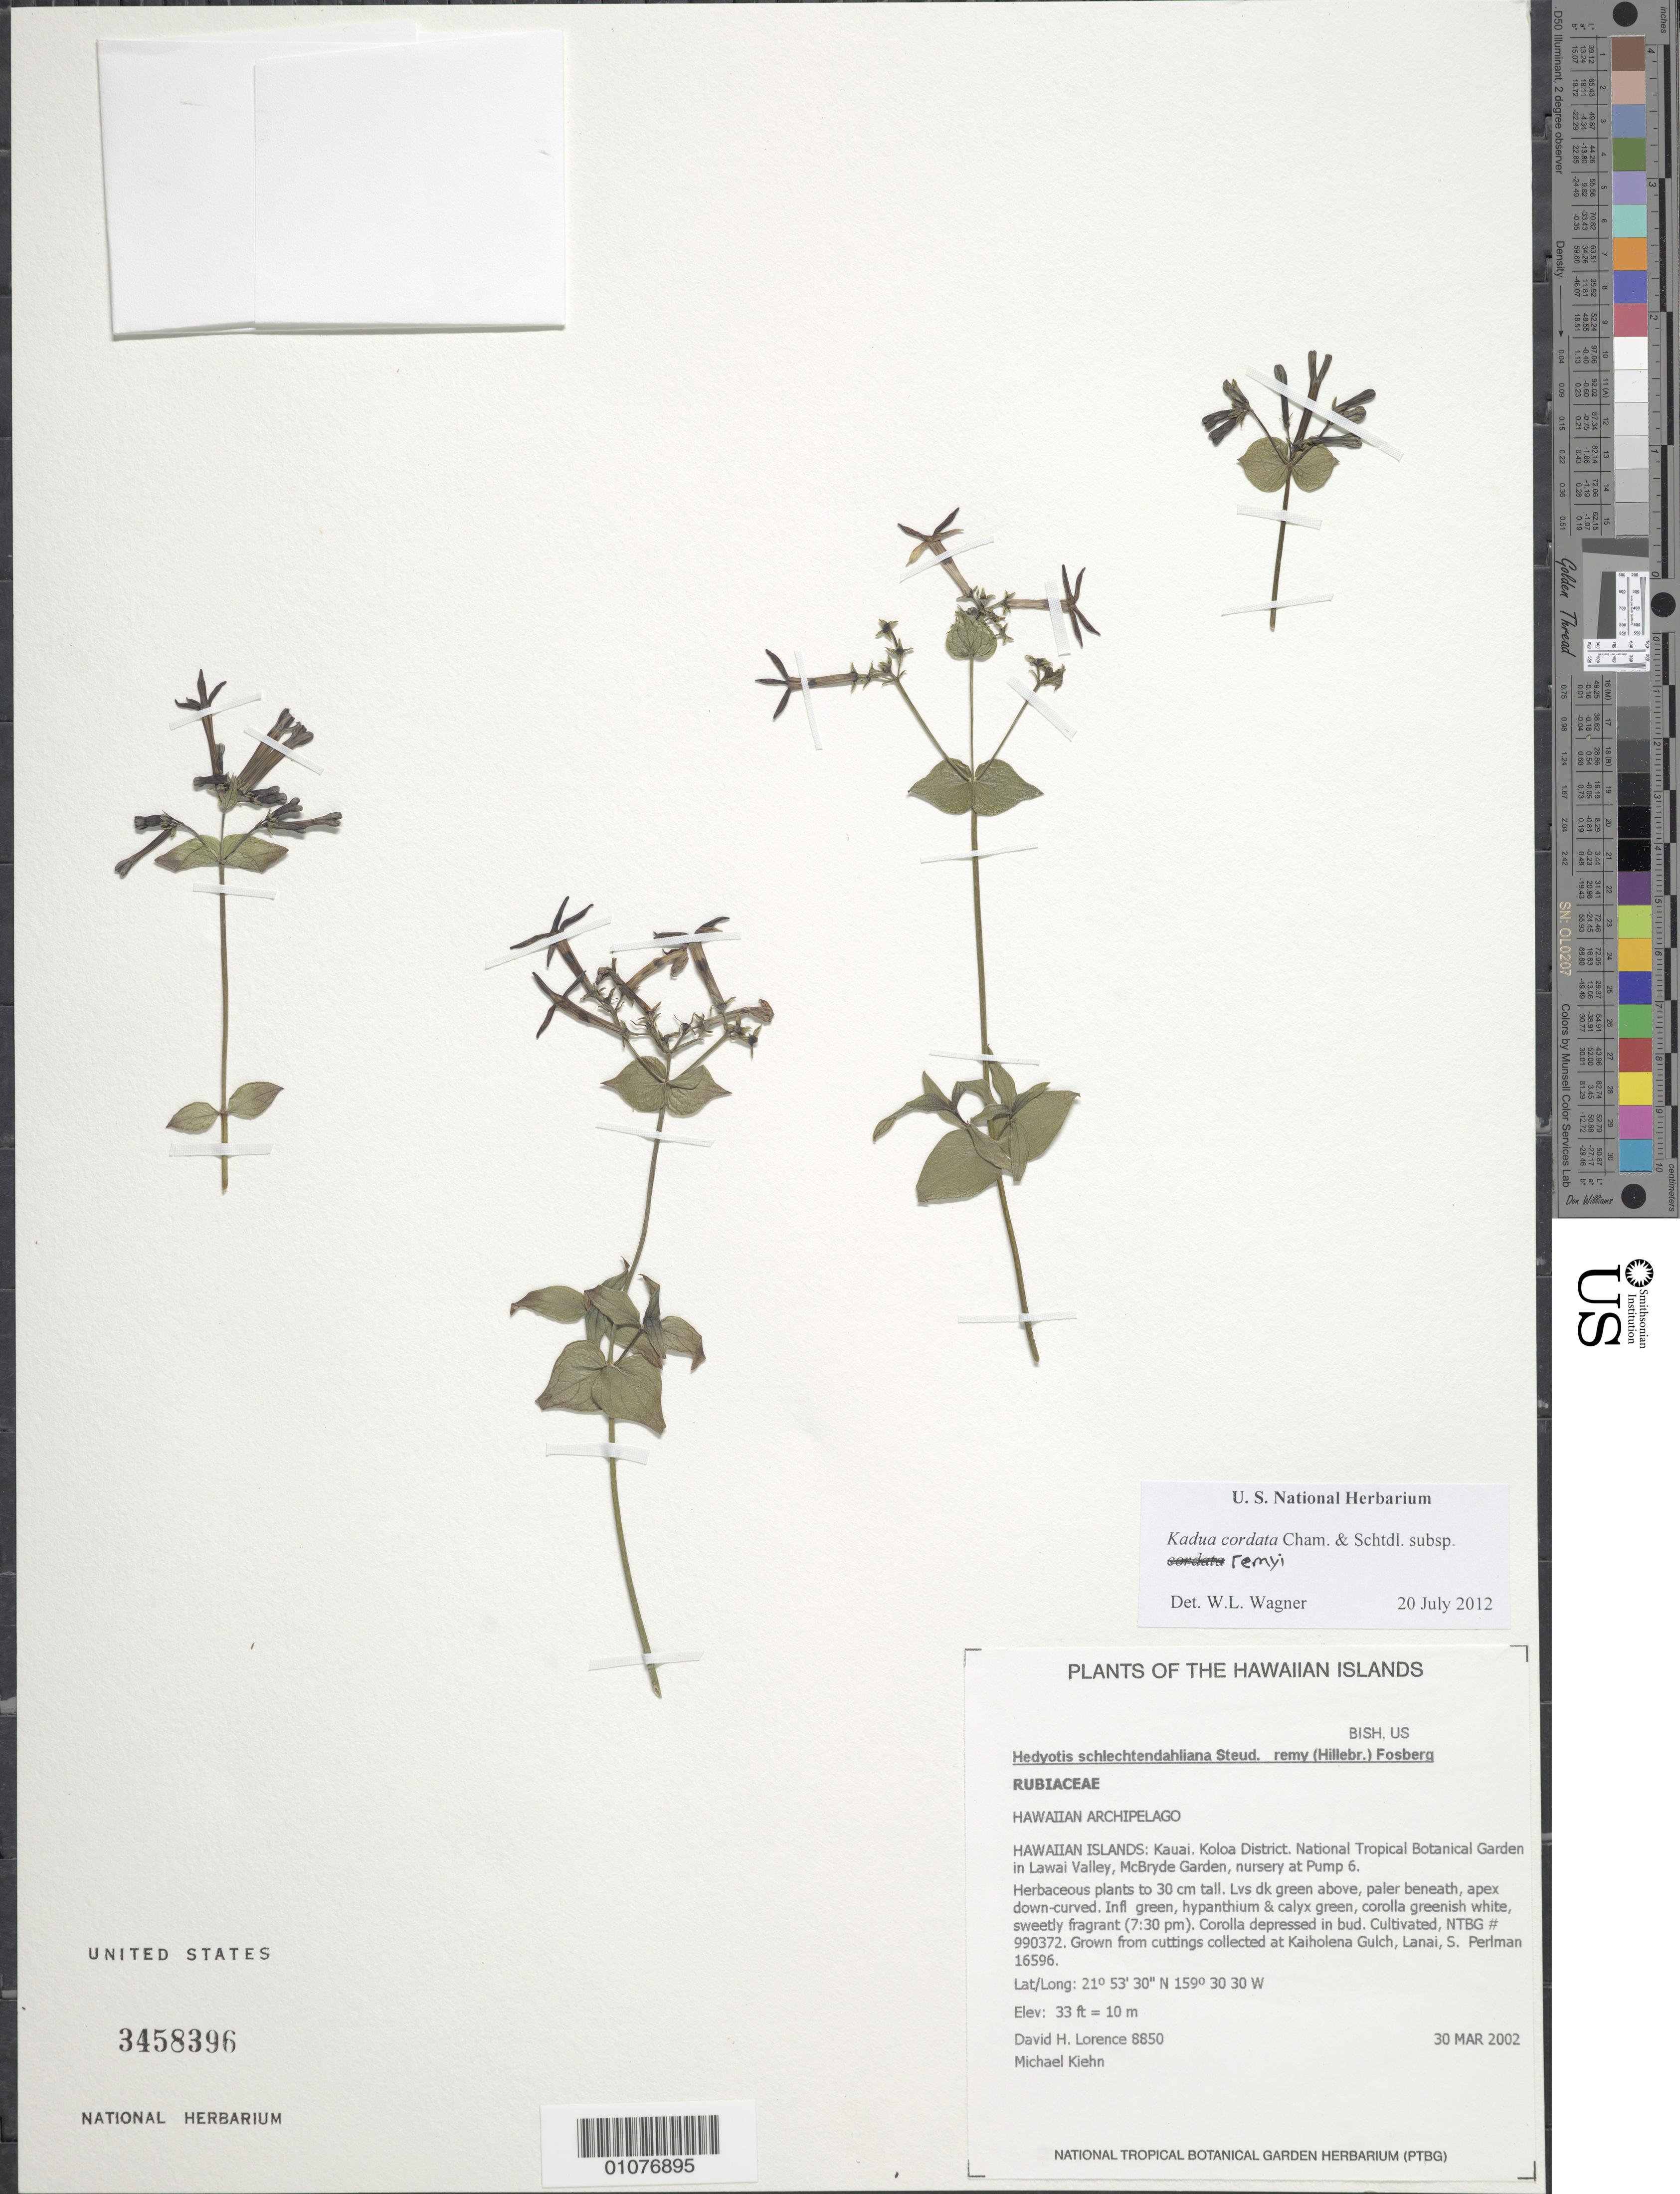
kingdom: Plantae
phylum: Tracheophyta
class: Magnoliopsida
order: Gentianales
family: Rubiaceae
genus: Kadua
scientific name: Kadua cordata subsp. remyi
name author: (Hillebr.) W.L. Wagner & Lorence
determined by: Wagner, W. L., (BOT), Smithsonian Institution - National Museum of Natural History (UNITED STATES)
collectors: D. Lorence & M. Kiehn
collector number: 8850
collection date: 2002-03-30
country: United States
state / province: Hawaii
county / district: Kauai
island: Kaua'i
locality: Koloa District, National Tropical Botanical Garden in Lawai Valley, McBryde Garden, Pump 6 Nursery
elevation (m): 10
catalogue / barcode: US 3458396